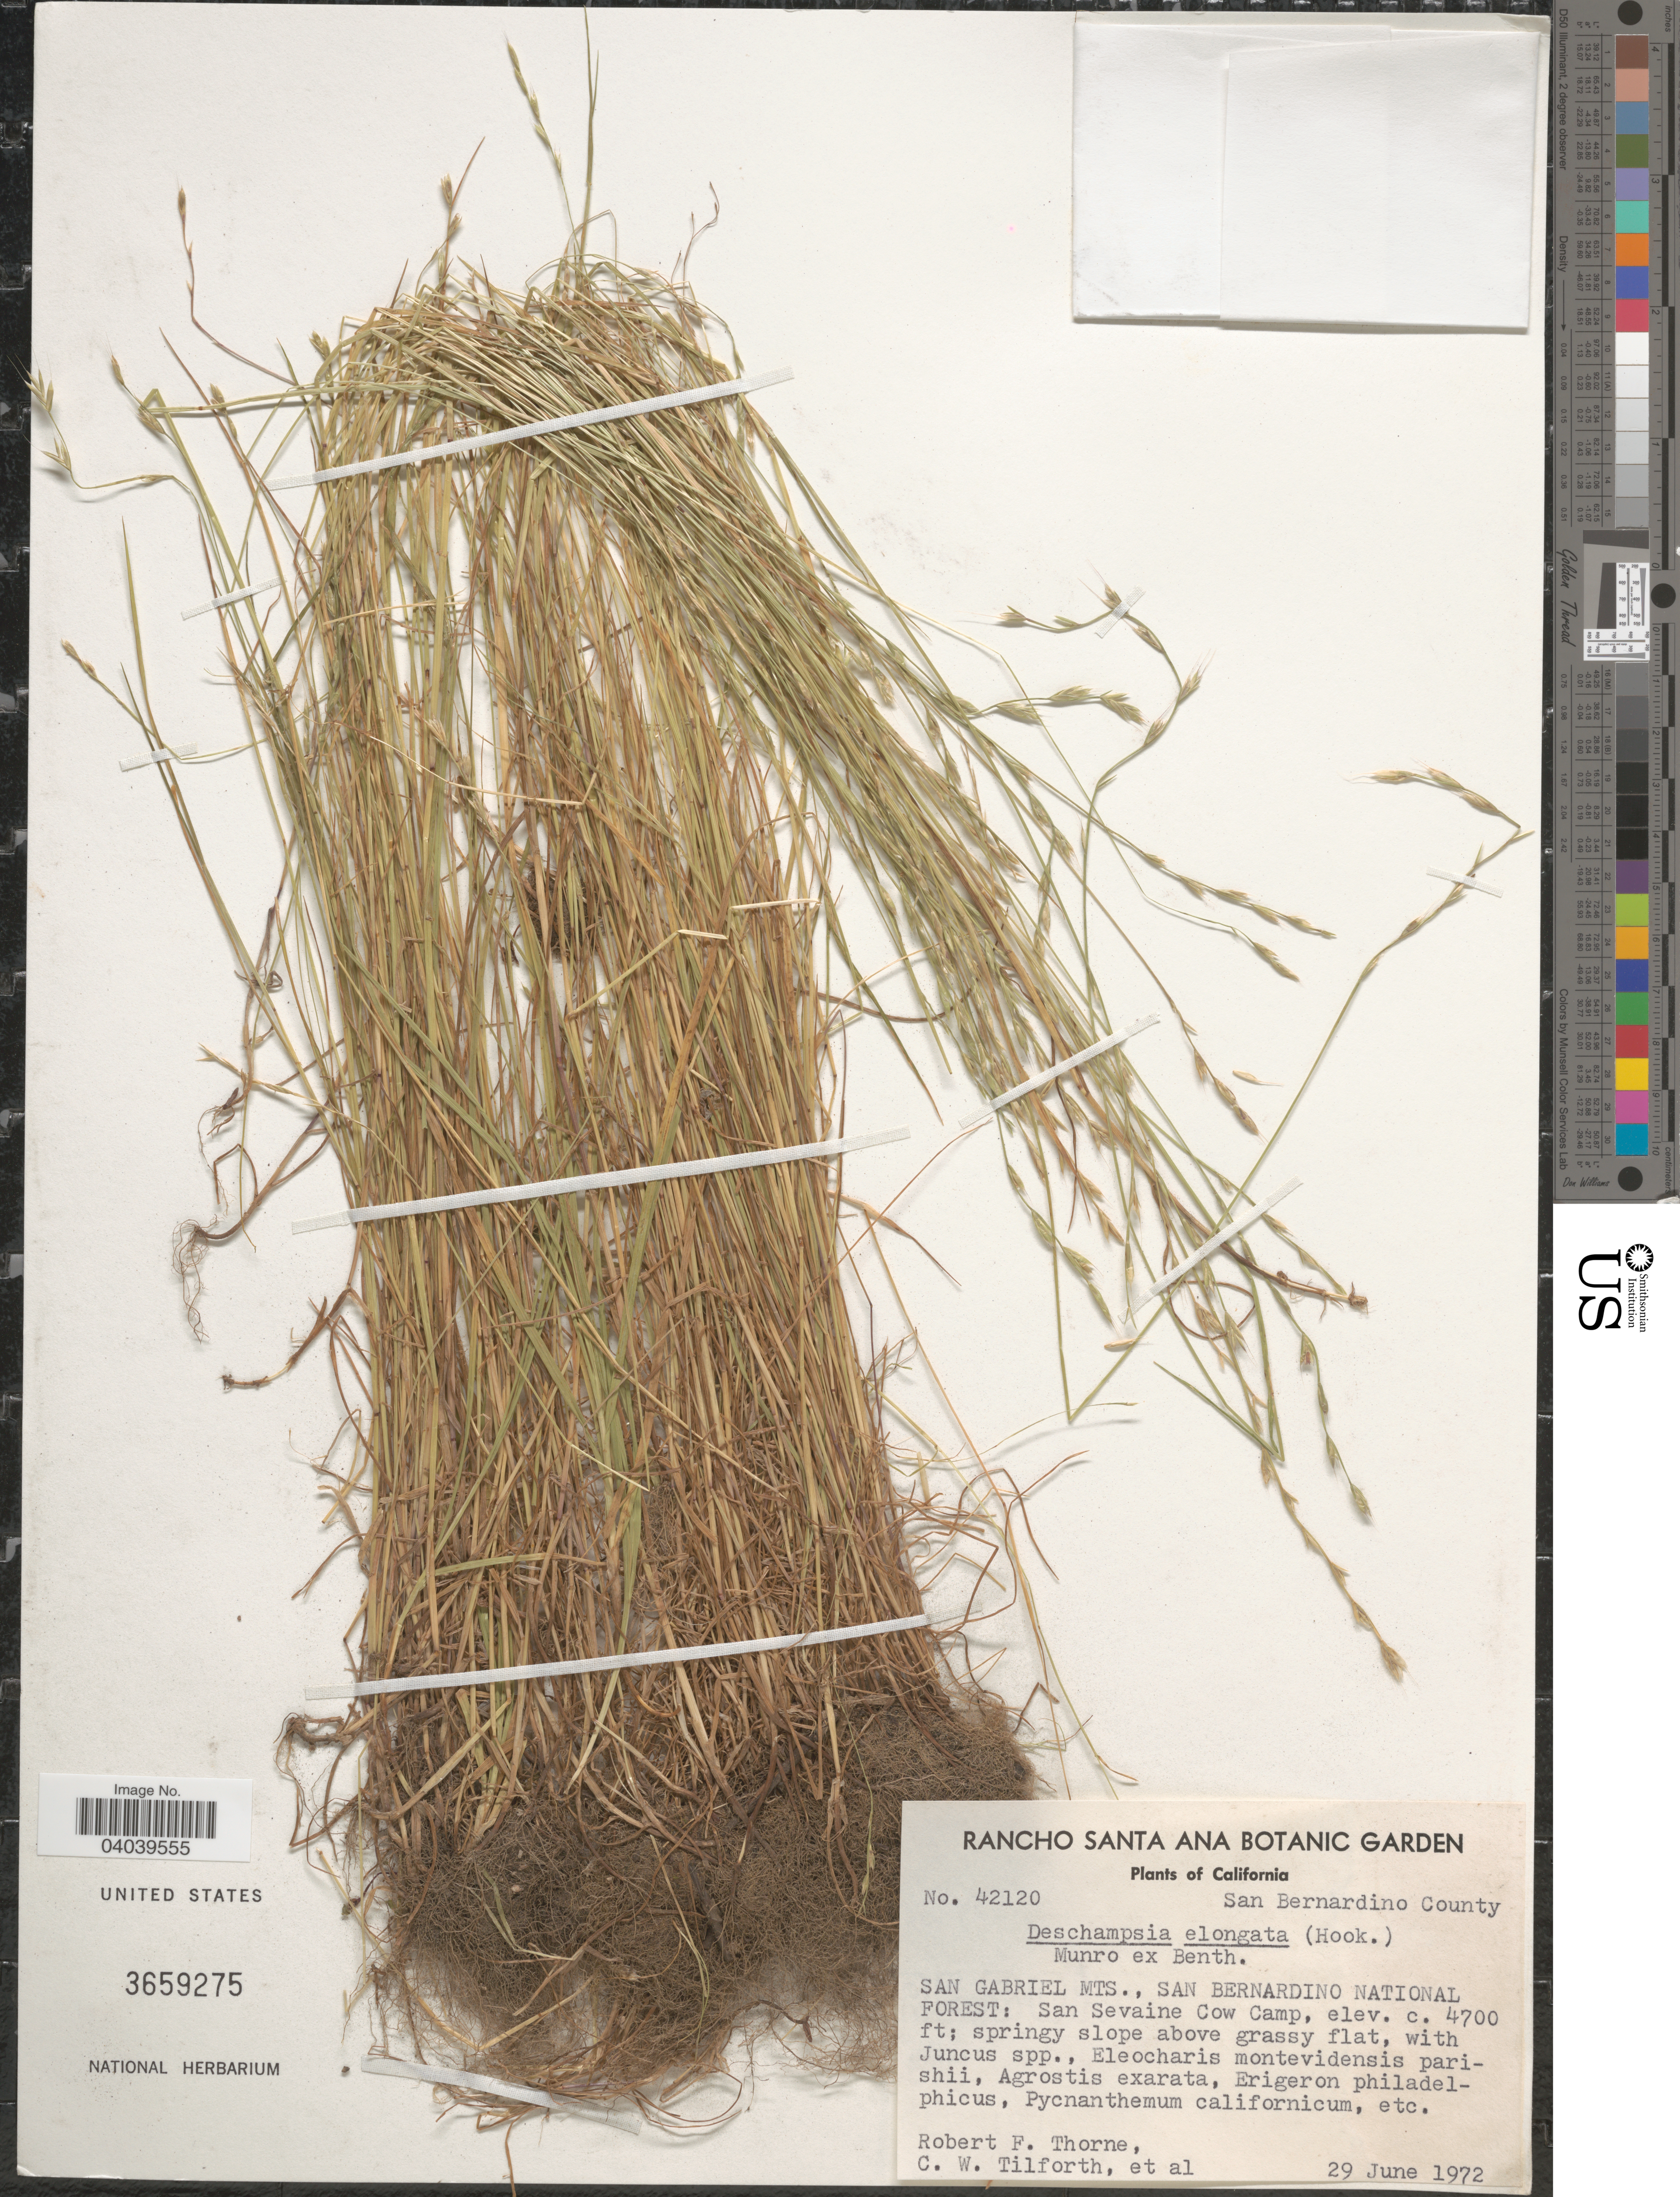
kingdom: Plantae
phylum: Tracheophyta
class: Liliopsida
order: Poales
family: Poaceae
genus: Deschampsia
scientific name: Deschampsia elongata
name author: (Hook.) Munro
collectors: R. F. Thorne, C. Tilforth & et al.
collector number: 42120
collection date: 1972-06-29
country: United States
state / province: California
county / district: San Bernardino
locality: San Bernardino County. San Gabriel Mts., San Bernardino National Forest: San Sevaine Cow Camp.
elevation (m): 1433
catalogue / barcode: US 3659275